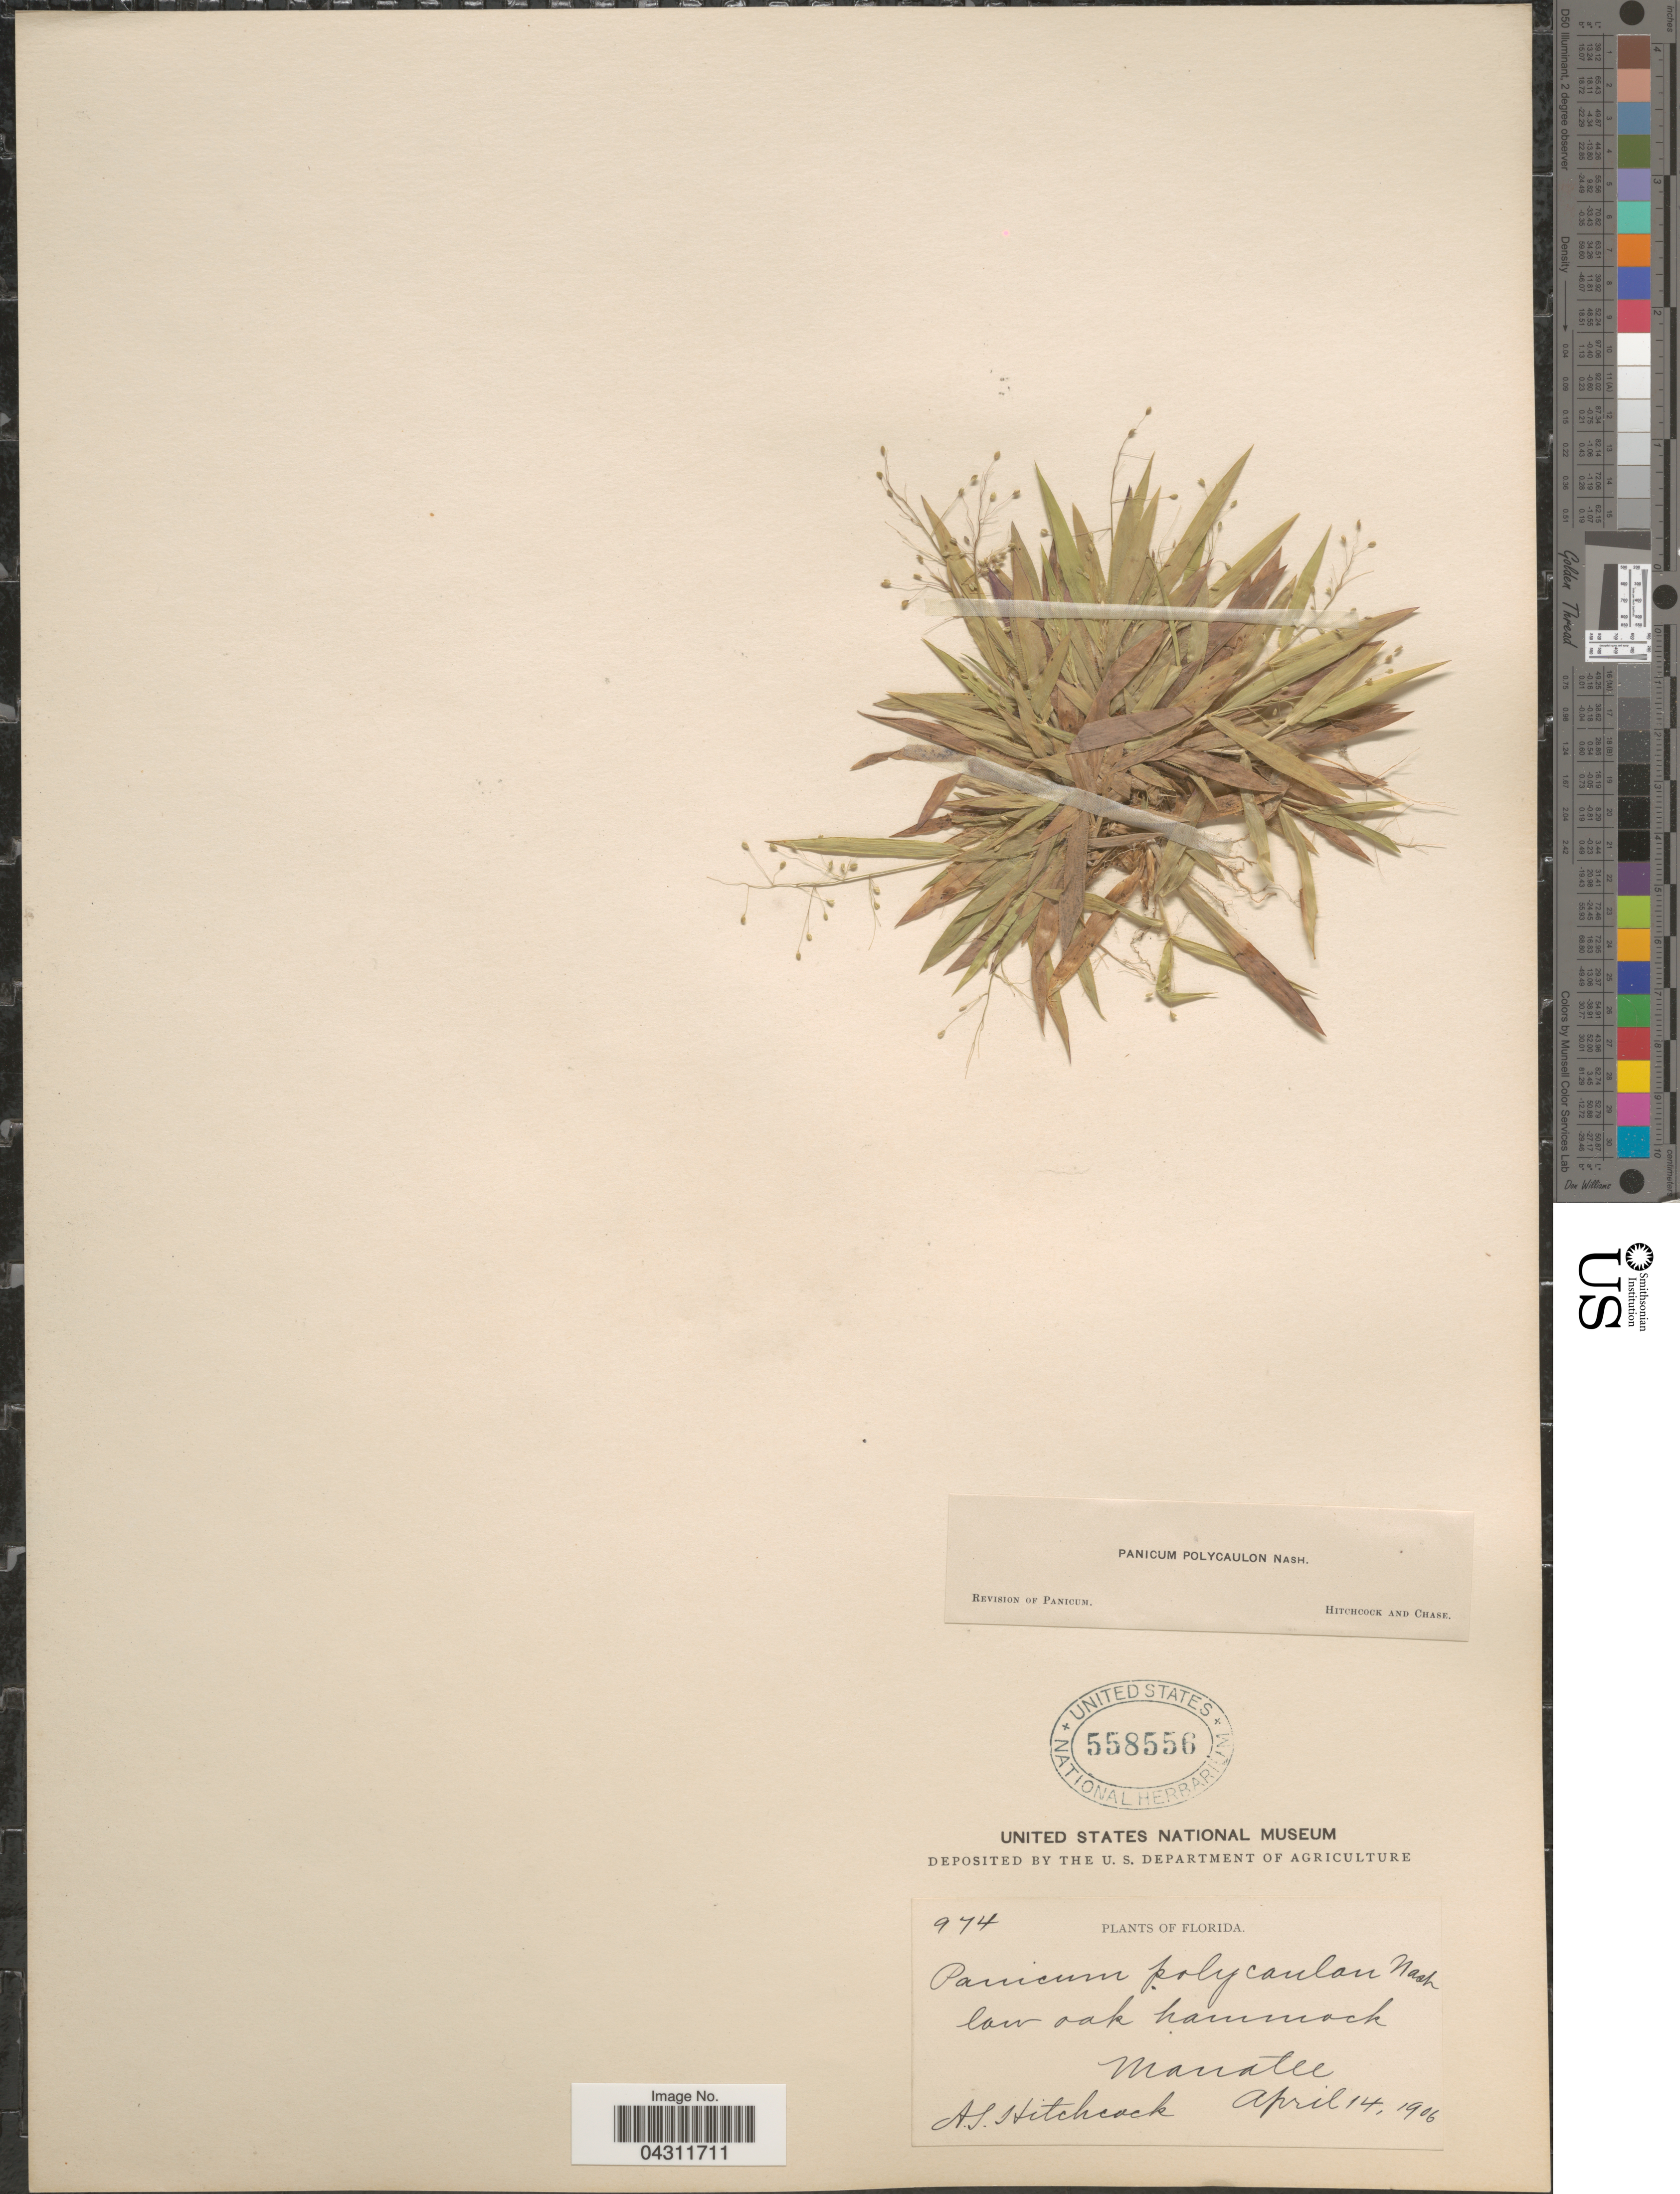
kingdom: Plantae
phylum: Tracheophyta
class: Liliopsida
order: Poales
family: Poaceae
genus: Dichanthelium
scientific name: Dichanthelium strigosum var. glabrescens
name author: (Griseb.) Freckmann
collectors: A. S. Hitchcock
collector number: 974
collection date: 1906-04-14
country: United States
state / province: Florida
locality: Low oak hammock. Manatee.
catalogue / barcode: US 558556